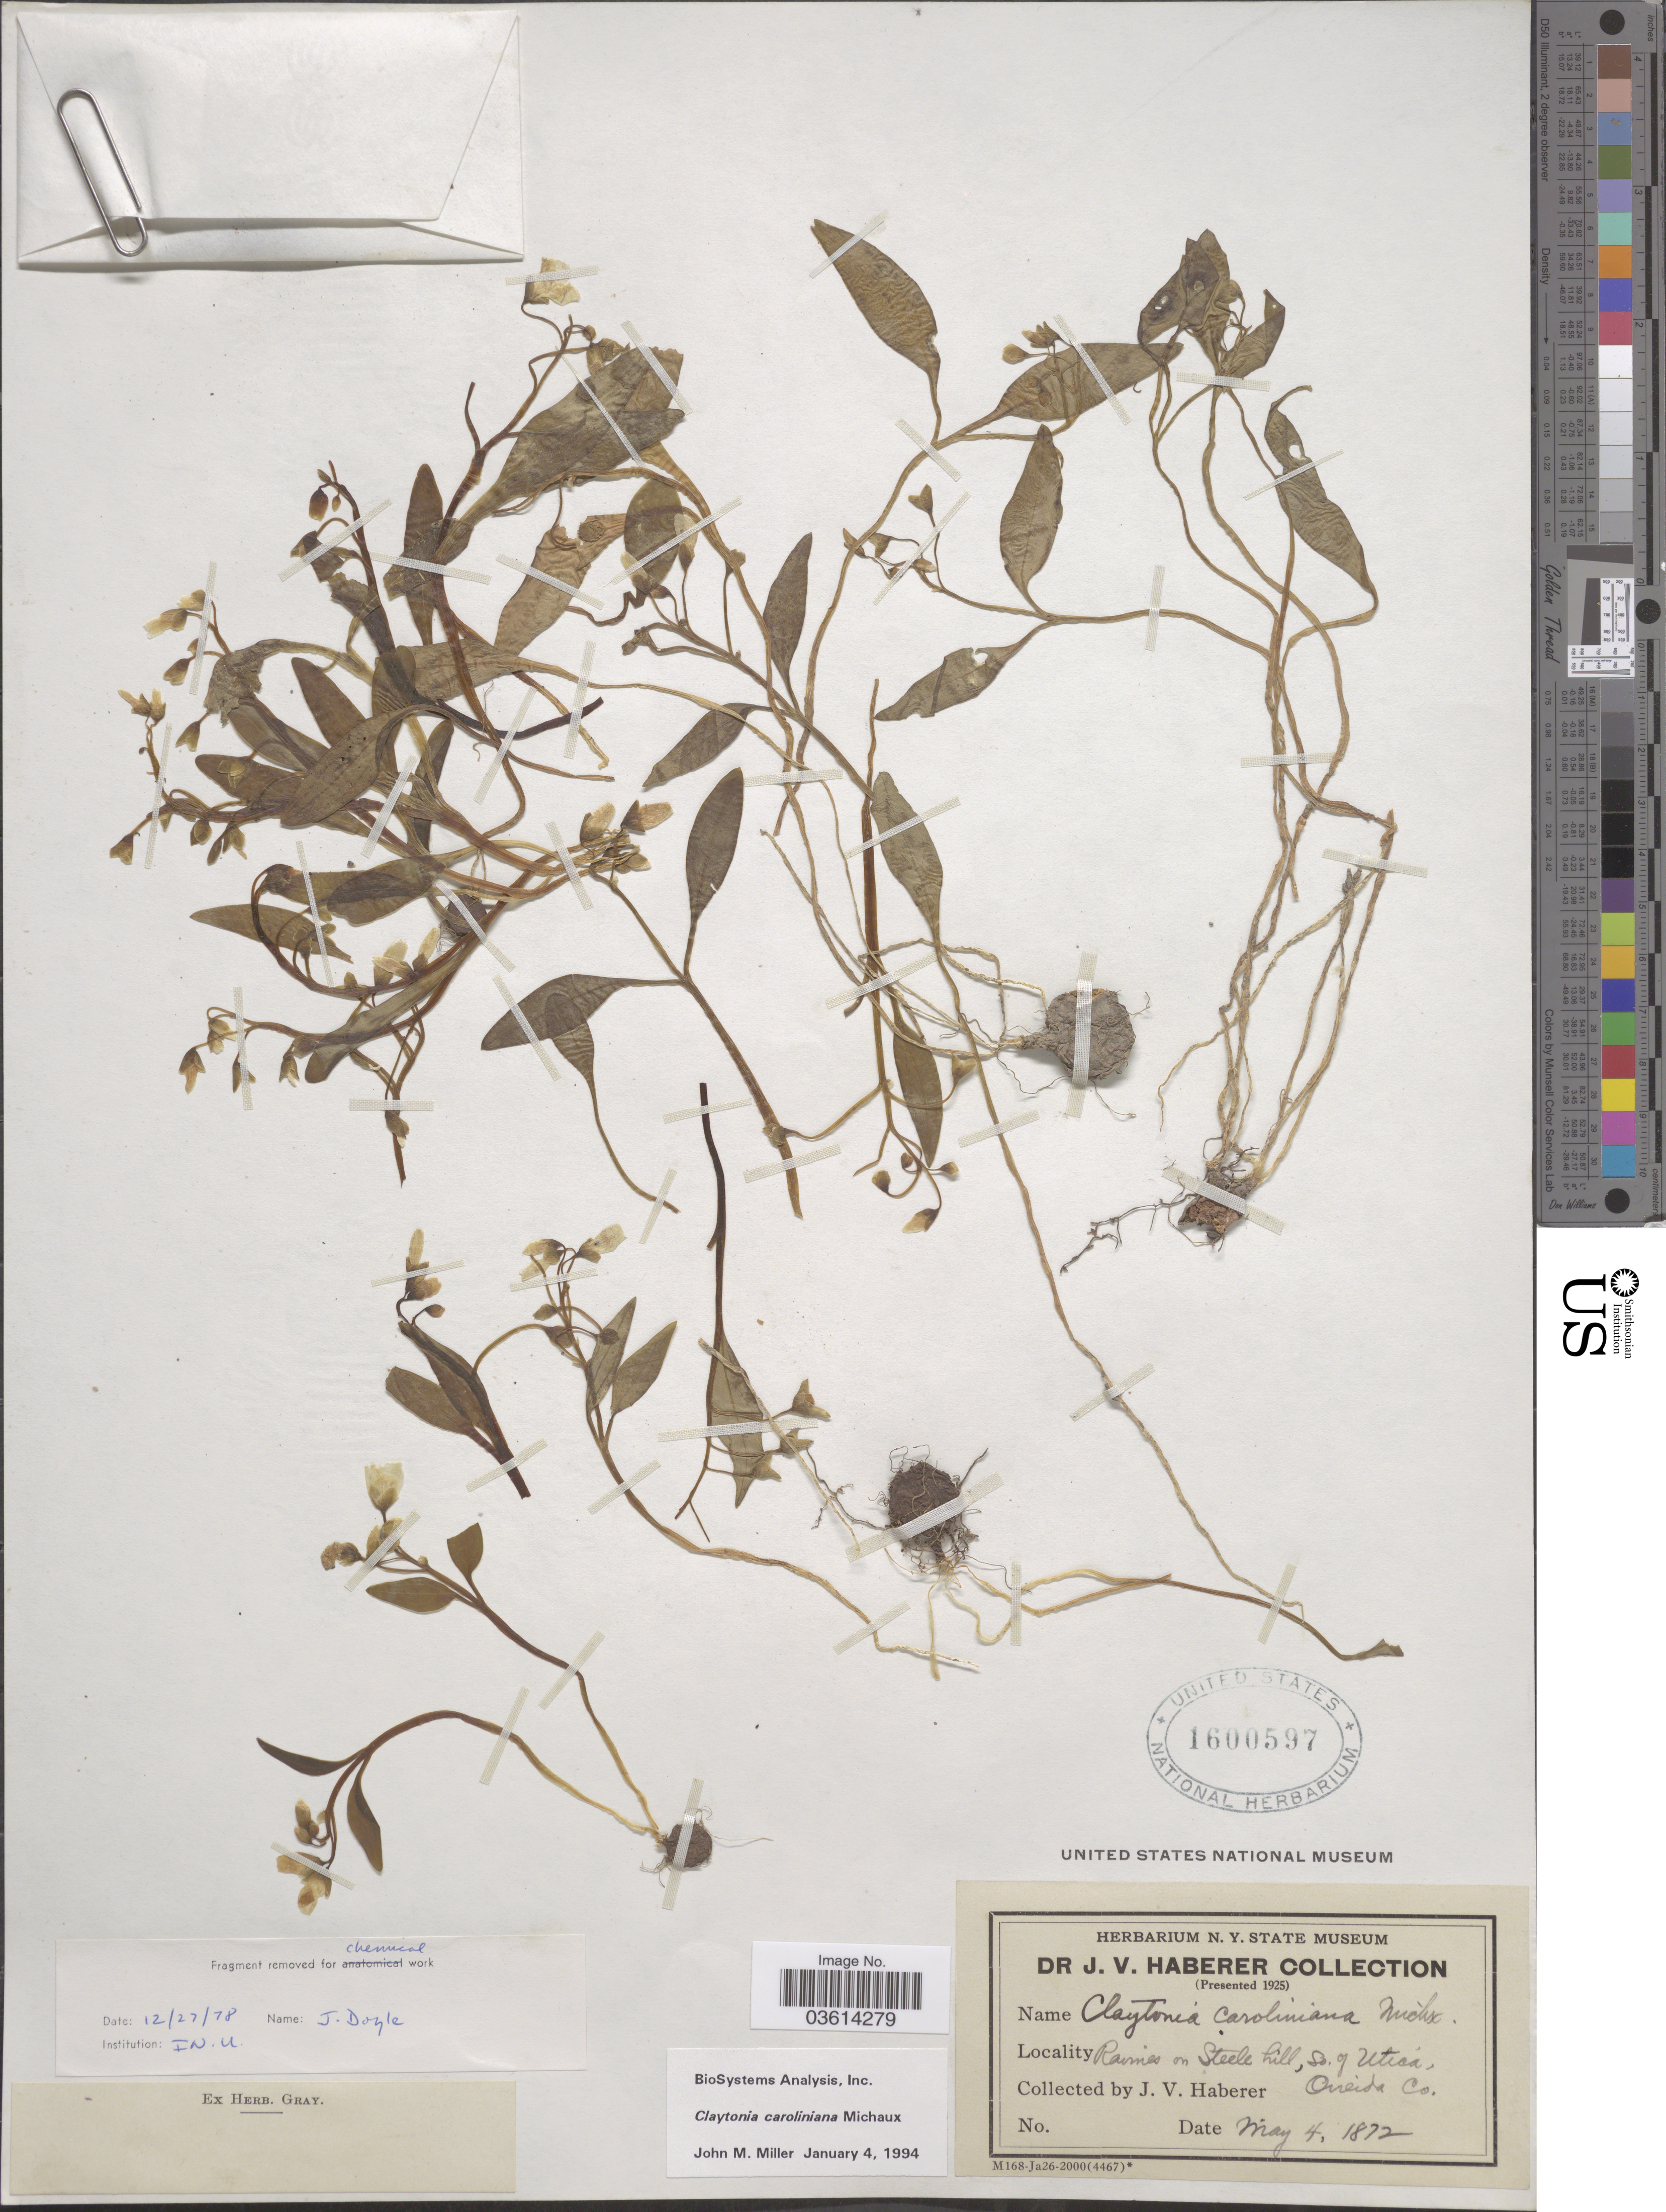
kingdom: Plantae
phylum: Tracheophyta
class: Magnoliopsida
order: Caryophyllales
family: Montiaceae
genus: Claytonia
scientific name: Claytonia caroliniana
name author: Michx.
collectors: J. V. Haberer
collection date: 1872-05-04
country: United States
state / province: New York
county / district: Oneida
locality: Ravines on Steele hill, So. of Utica, Oneida Co.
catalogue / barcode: US 1600597